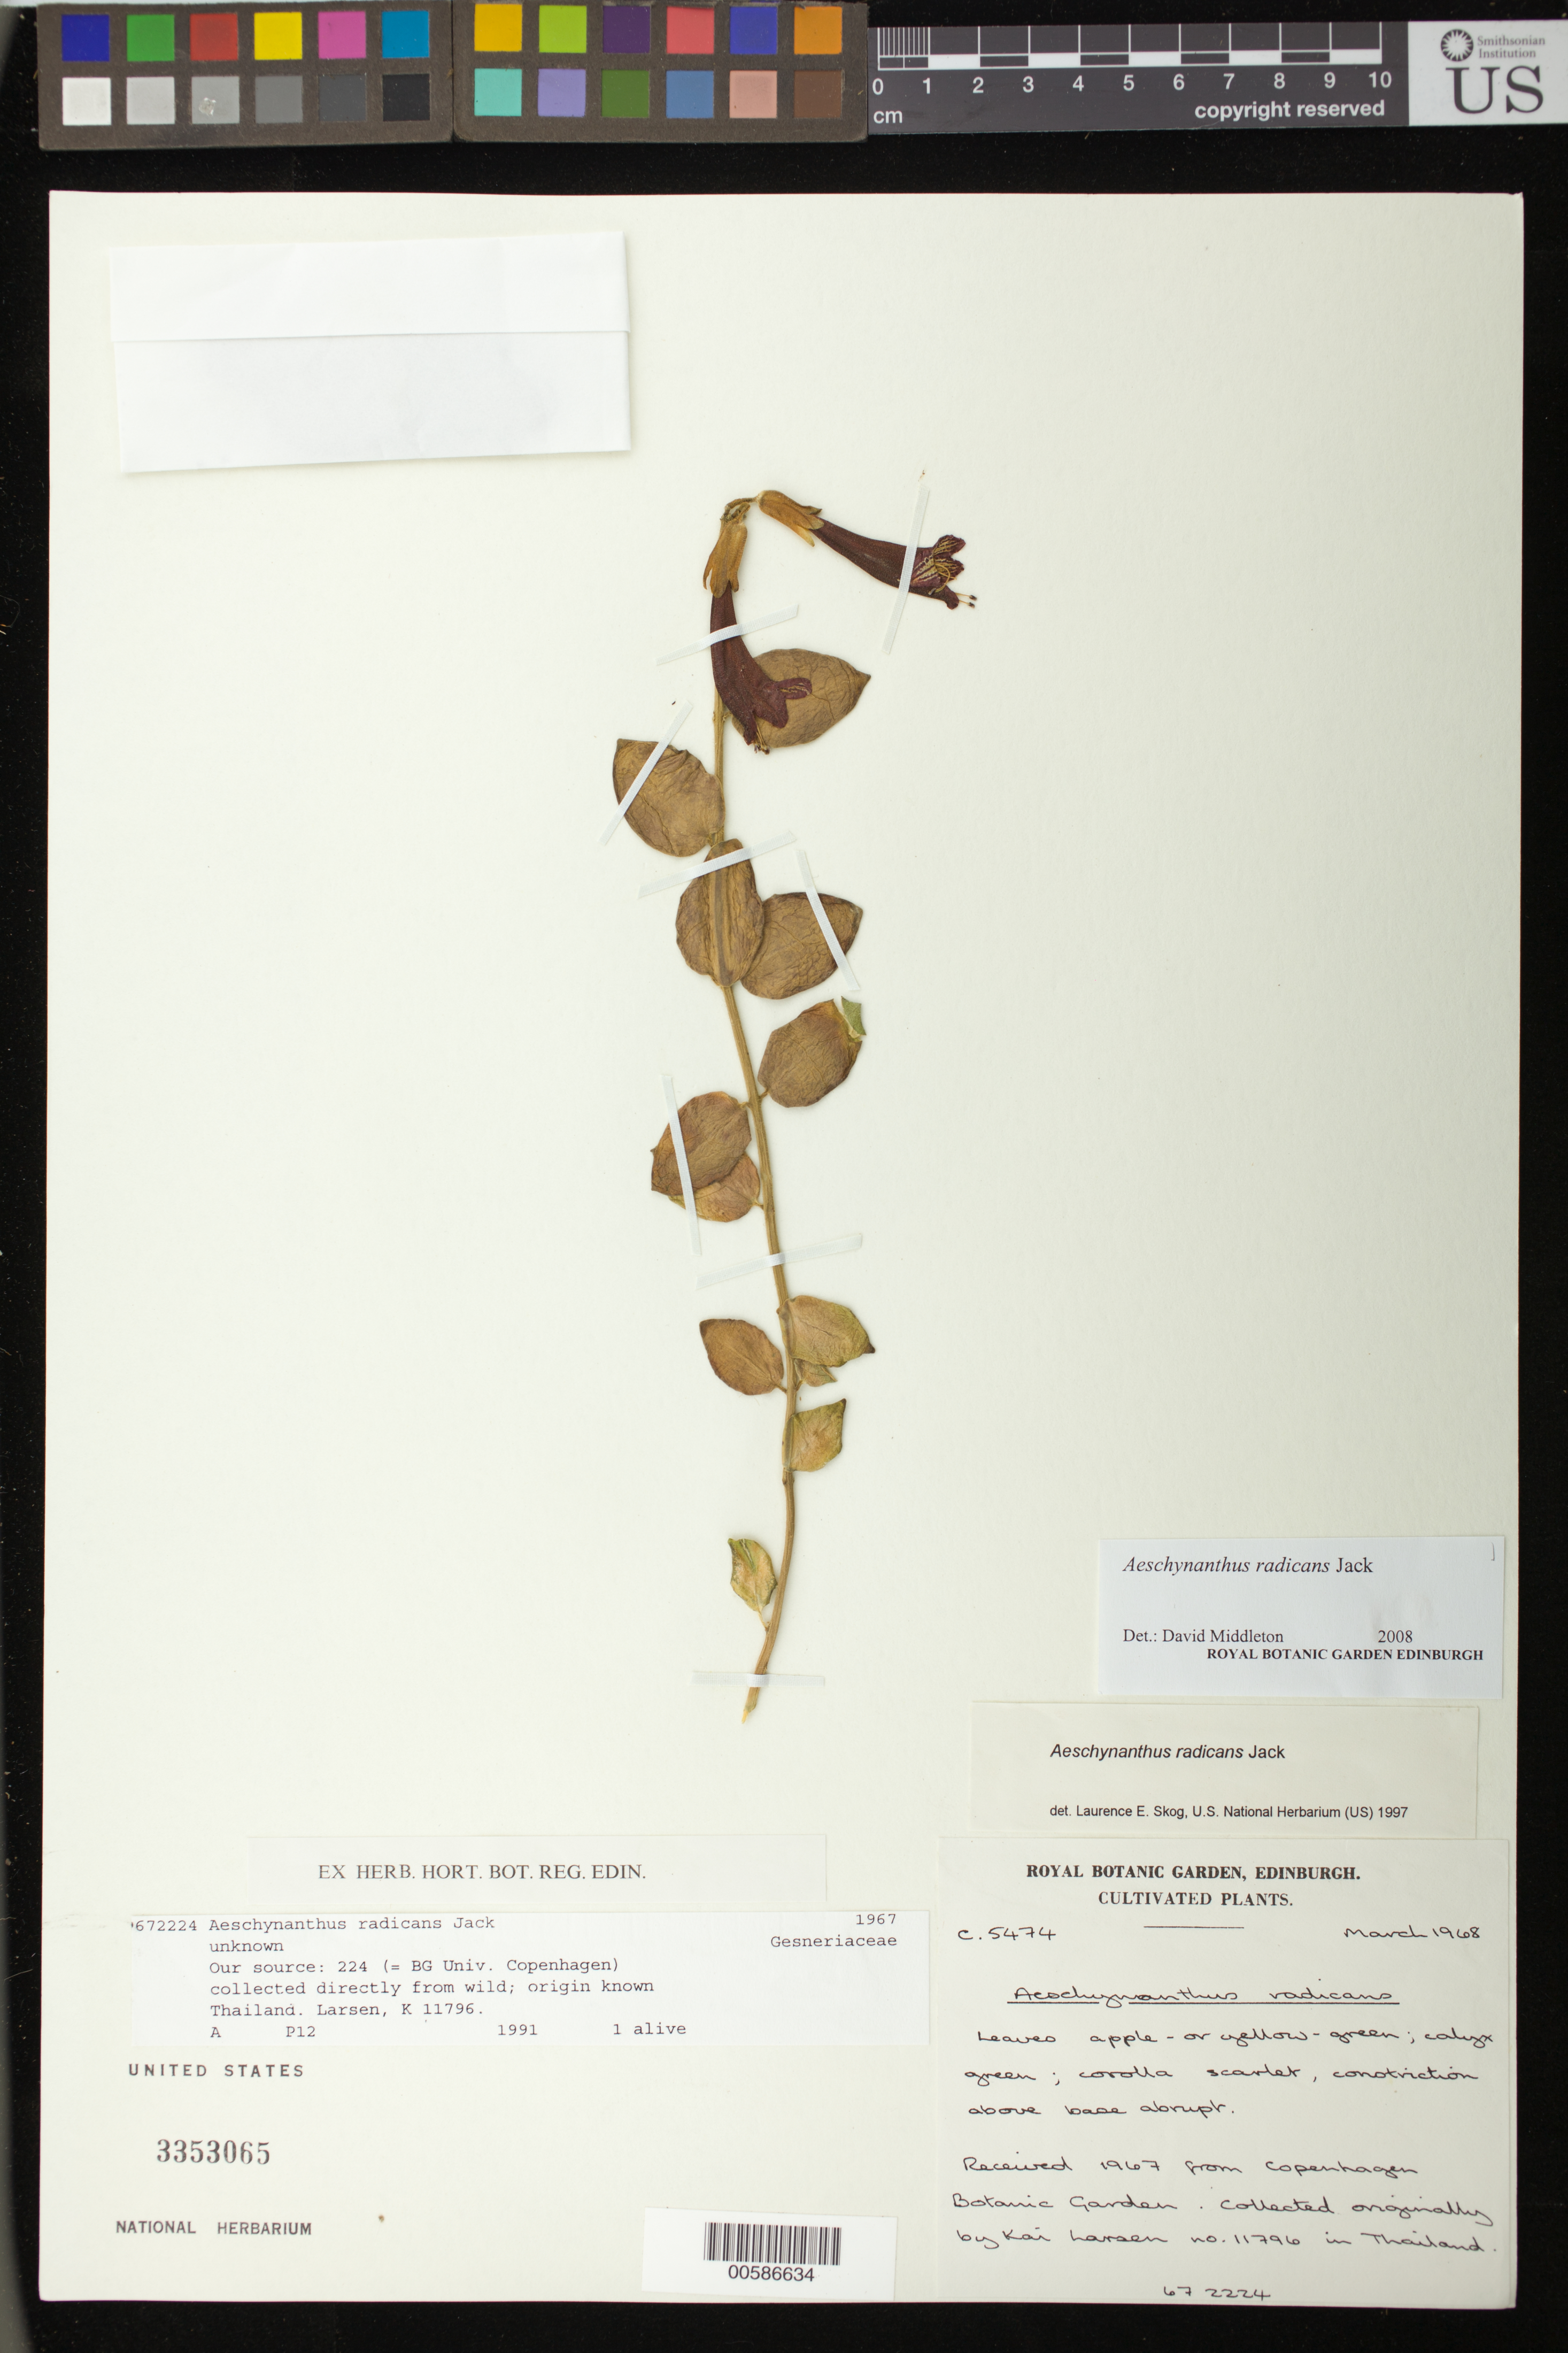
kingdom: Plantae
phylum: Tracheophyta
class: Magnoliopsida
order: Lamiales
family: Gesneriaceae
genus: Aeschynanthus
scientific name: Aeschynanthus radicans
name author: Jack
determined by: Middleton, D. J.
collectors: RBG Edinburgh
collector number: C. 5474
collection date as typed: Mar 1968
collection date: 1968-03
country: Thailand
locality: U.K., Scotland, Edinburgh, cultivated at the RBG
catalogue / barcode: US 3353065